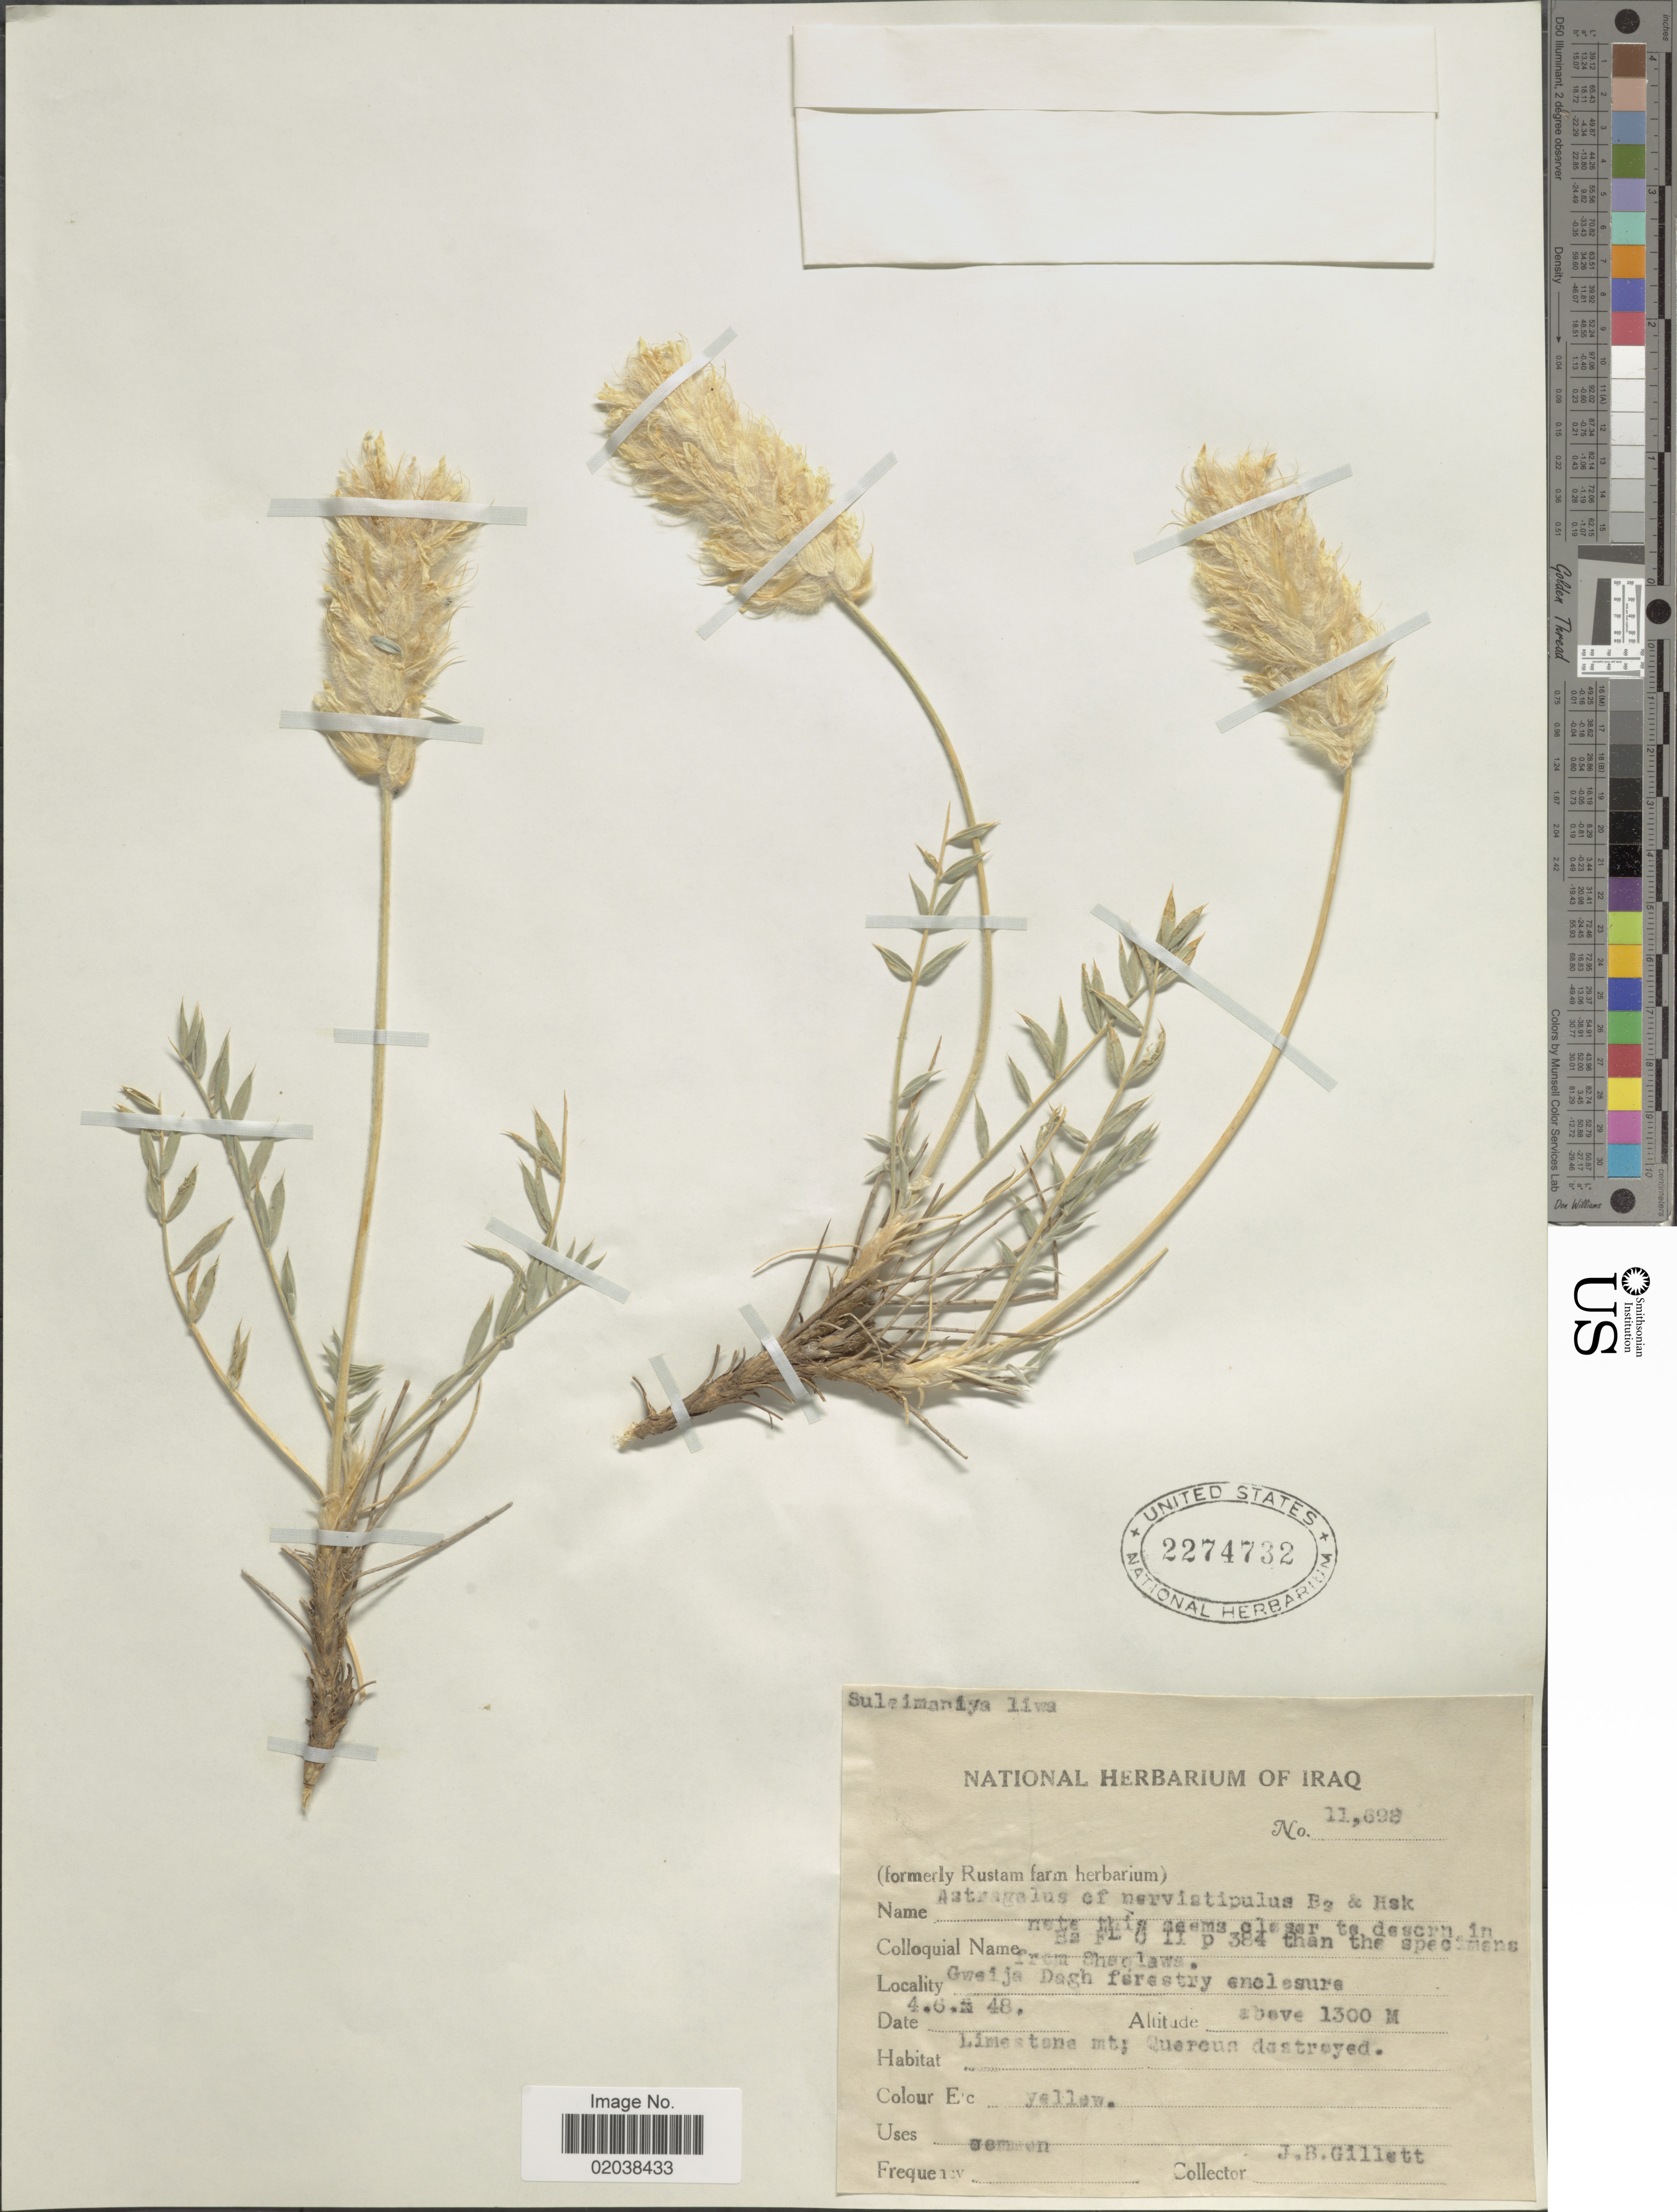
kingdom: Plantae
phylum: Tracheophyta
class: Magnoliopsida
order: Fabales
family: Fabaceae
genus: Astragalus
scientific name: Astragalus nervistipulus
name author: Boiss. & Hausskn.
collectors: J. Gillett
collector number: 11692*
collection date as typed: Transcribed d/m/y: 4/6/48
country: Iraq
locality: Gweija Dagh forestry enclosure [interpreted]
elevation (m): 1300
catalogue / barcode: US 2274732